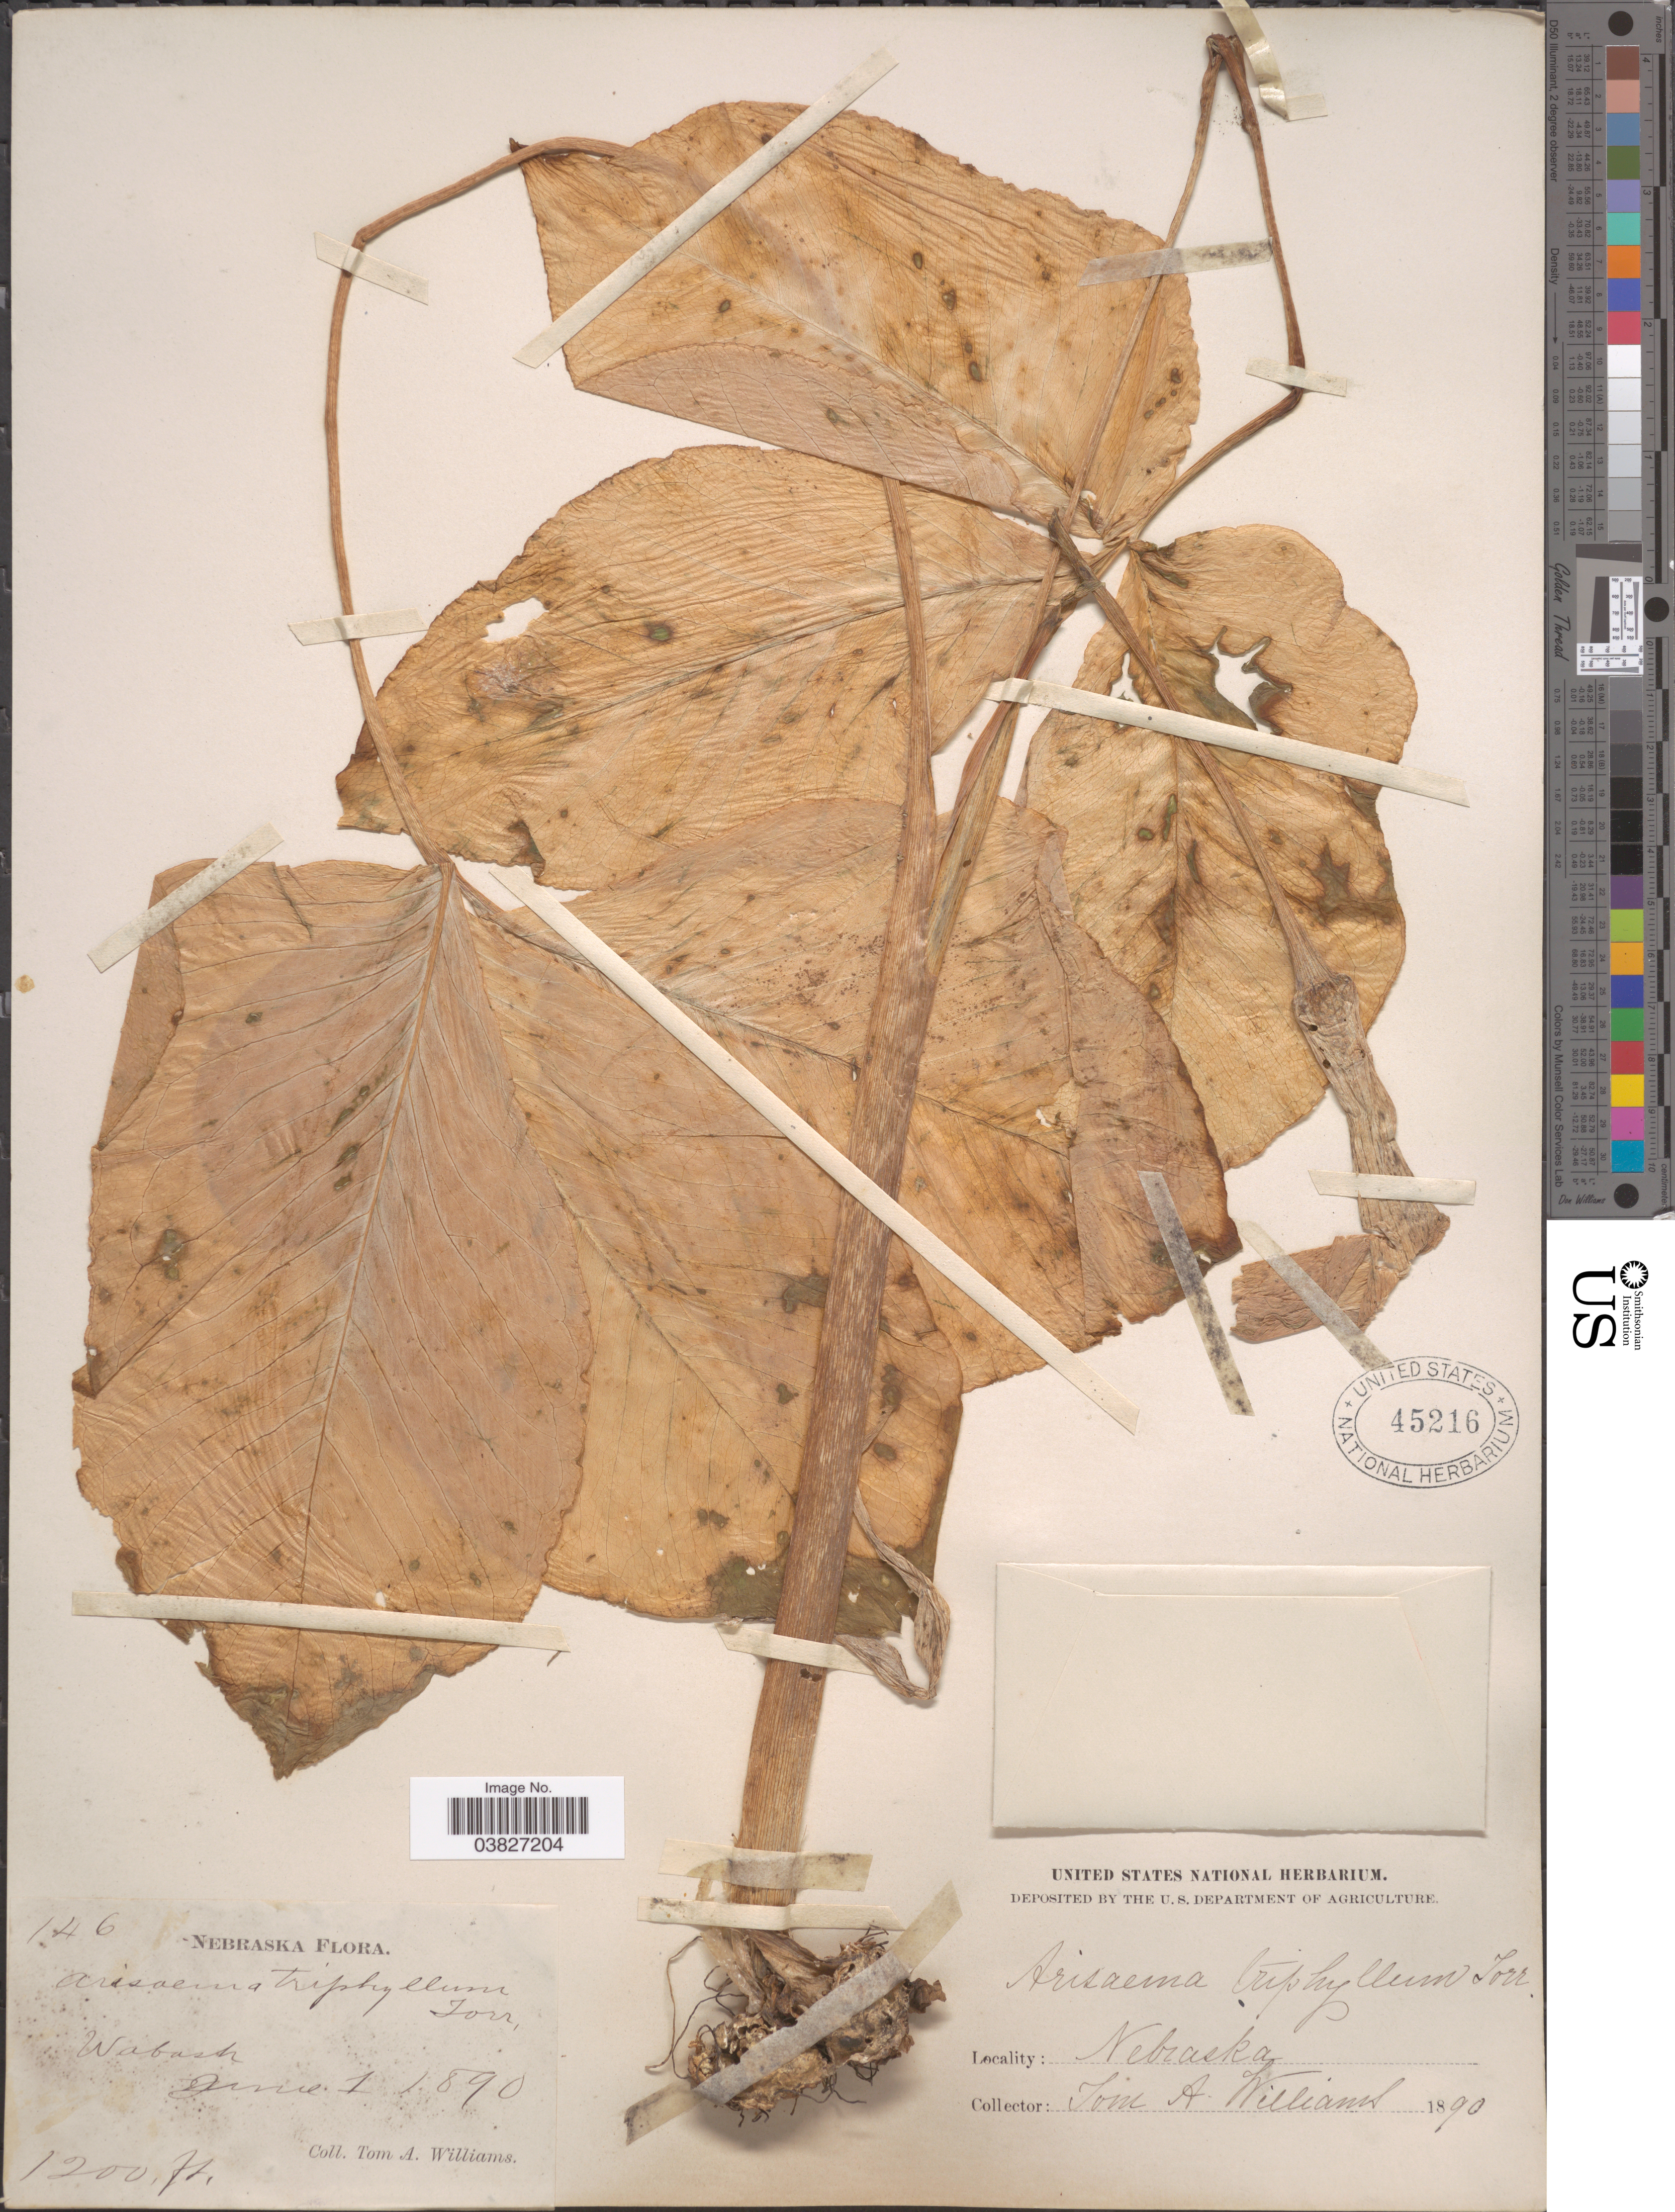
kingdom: Plantae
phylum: Tracheophyta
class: Liliopsida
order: Alismatales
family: Araceae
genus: Arisaema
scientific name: Arisaema triphyllum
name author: (L.) Schott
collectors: T. Williams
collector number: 146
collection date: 1890-06-01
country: United States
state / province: Nebraska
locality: Wabash.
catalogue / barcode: US 45216